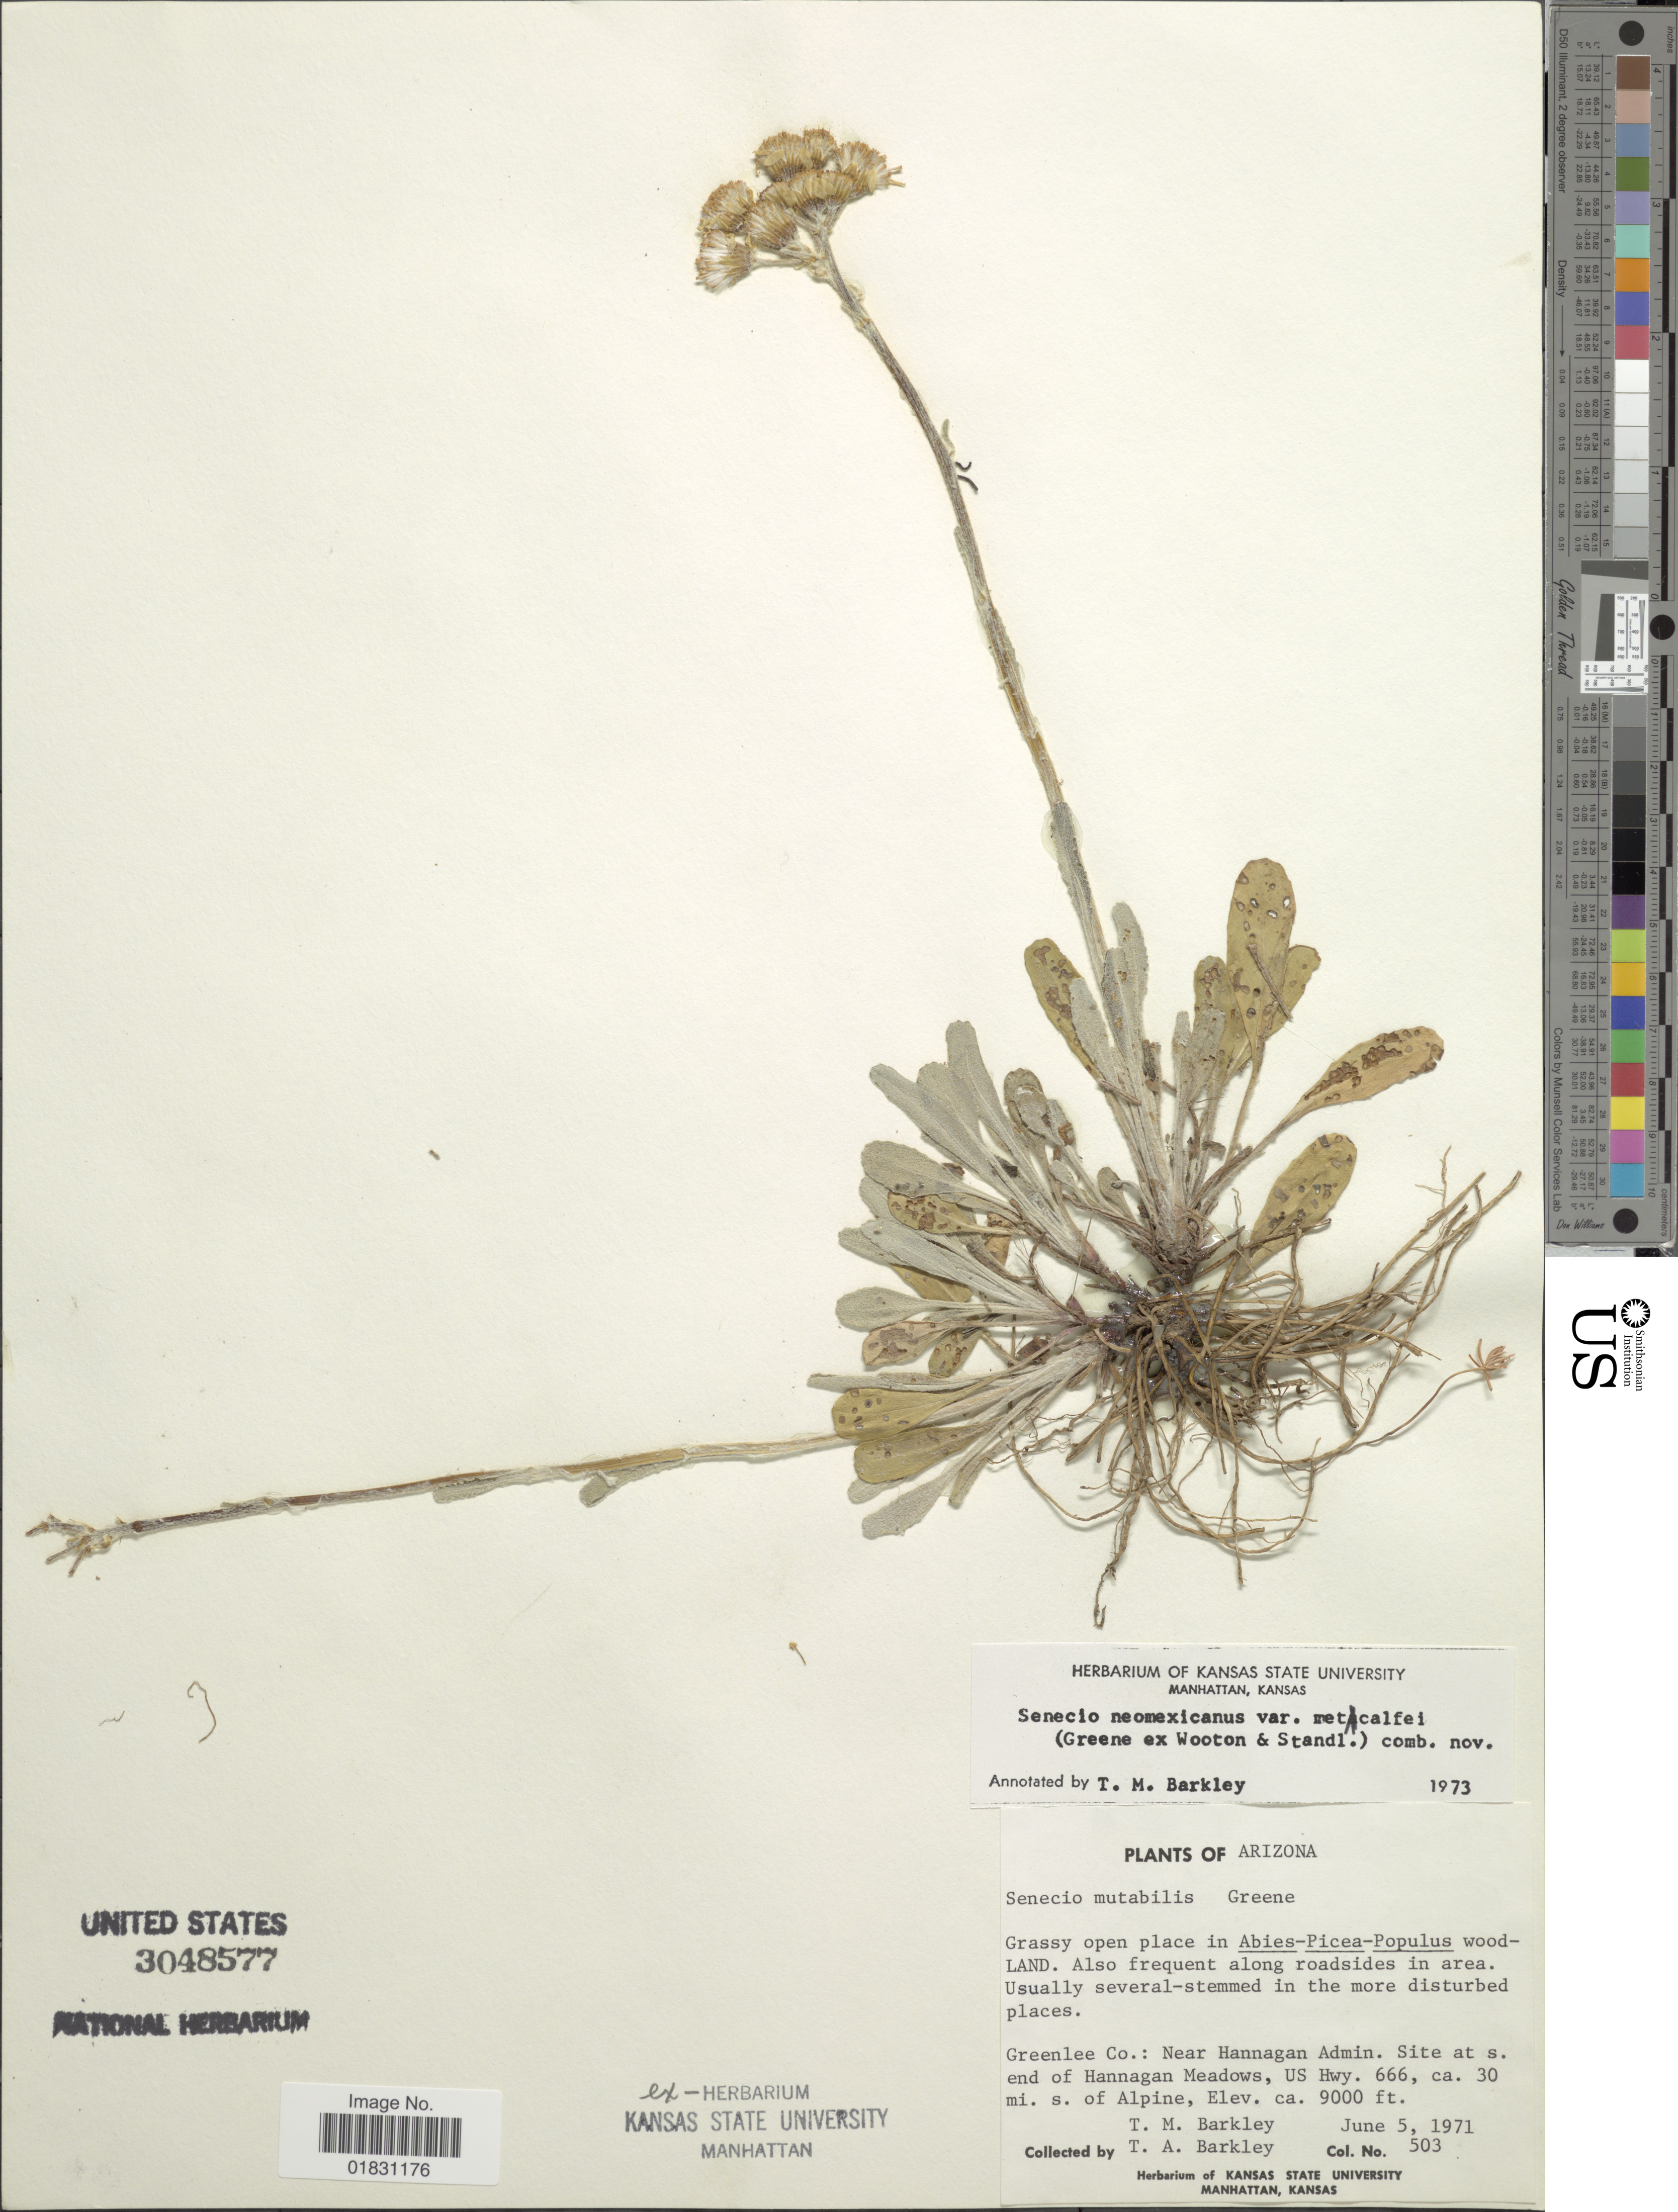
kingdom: Plantae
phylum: Tracheophyta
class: Magnoliopsida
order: Asterales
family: Asteraceae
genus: Packera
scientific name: Packera neomexicana var. metcalfei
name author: (Greene ex Wooton & Standl.) Trock & T.M. Barkley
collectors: T. M. Barkley & T. Barkley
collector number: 503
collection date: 1971-06-05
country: United States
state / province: Arizona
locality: Greenlee Co.: Near Hannagan Admin., Site at s. end of Hannagan Meadows, US hwy. 666 30 mi. s. of Alpine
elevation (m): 2743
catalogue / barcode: US 3048577